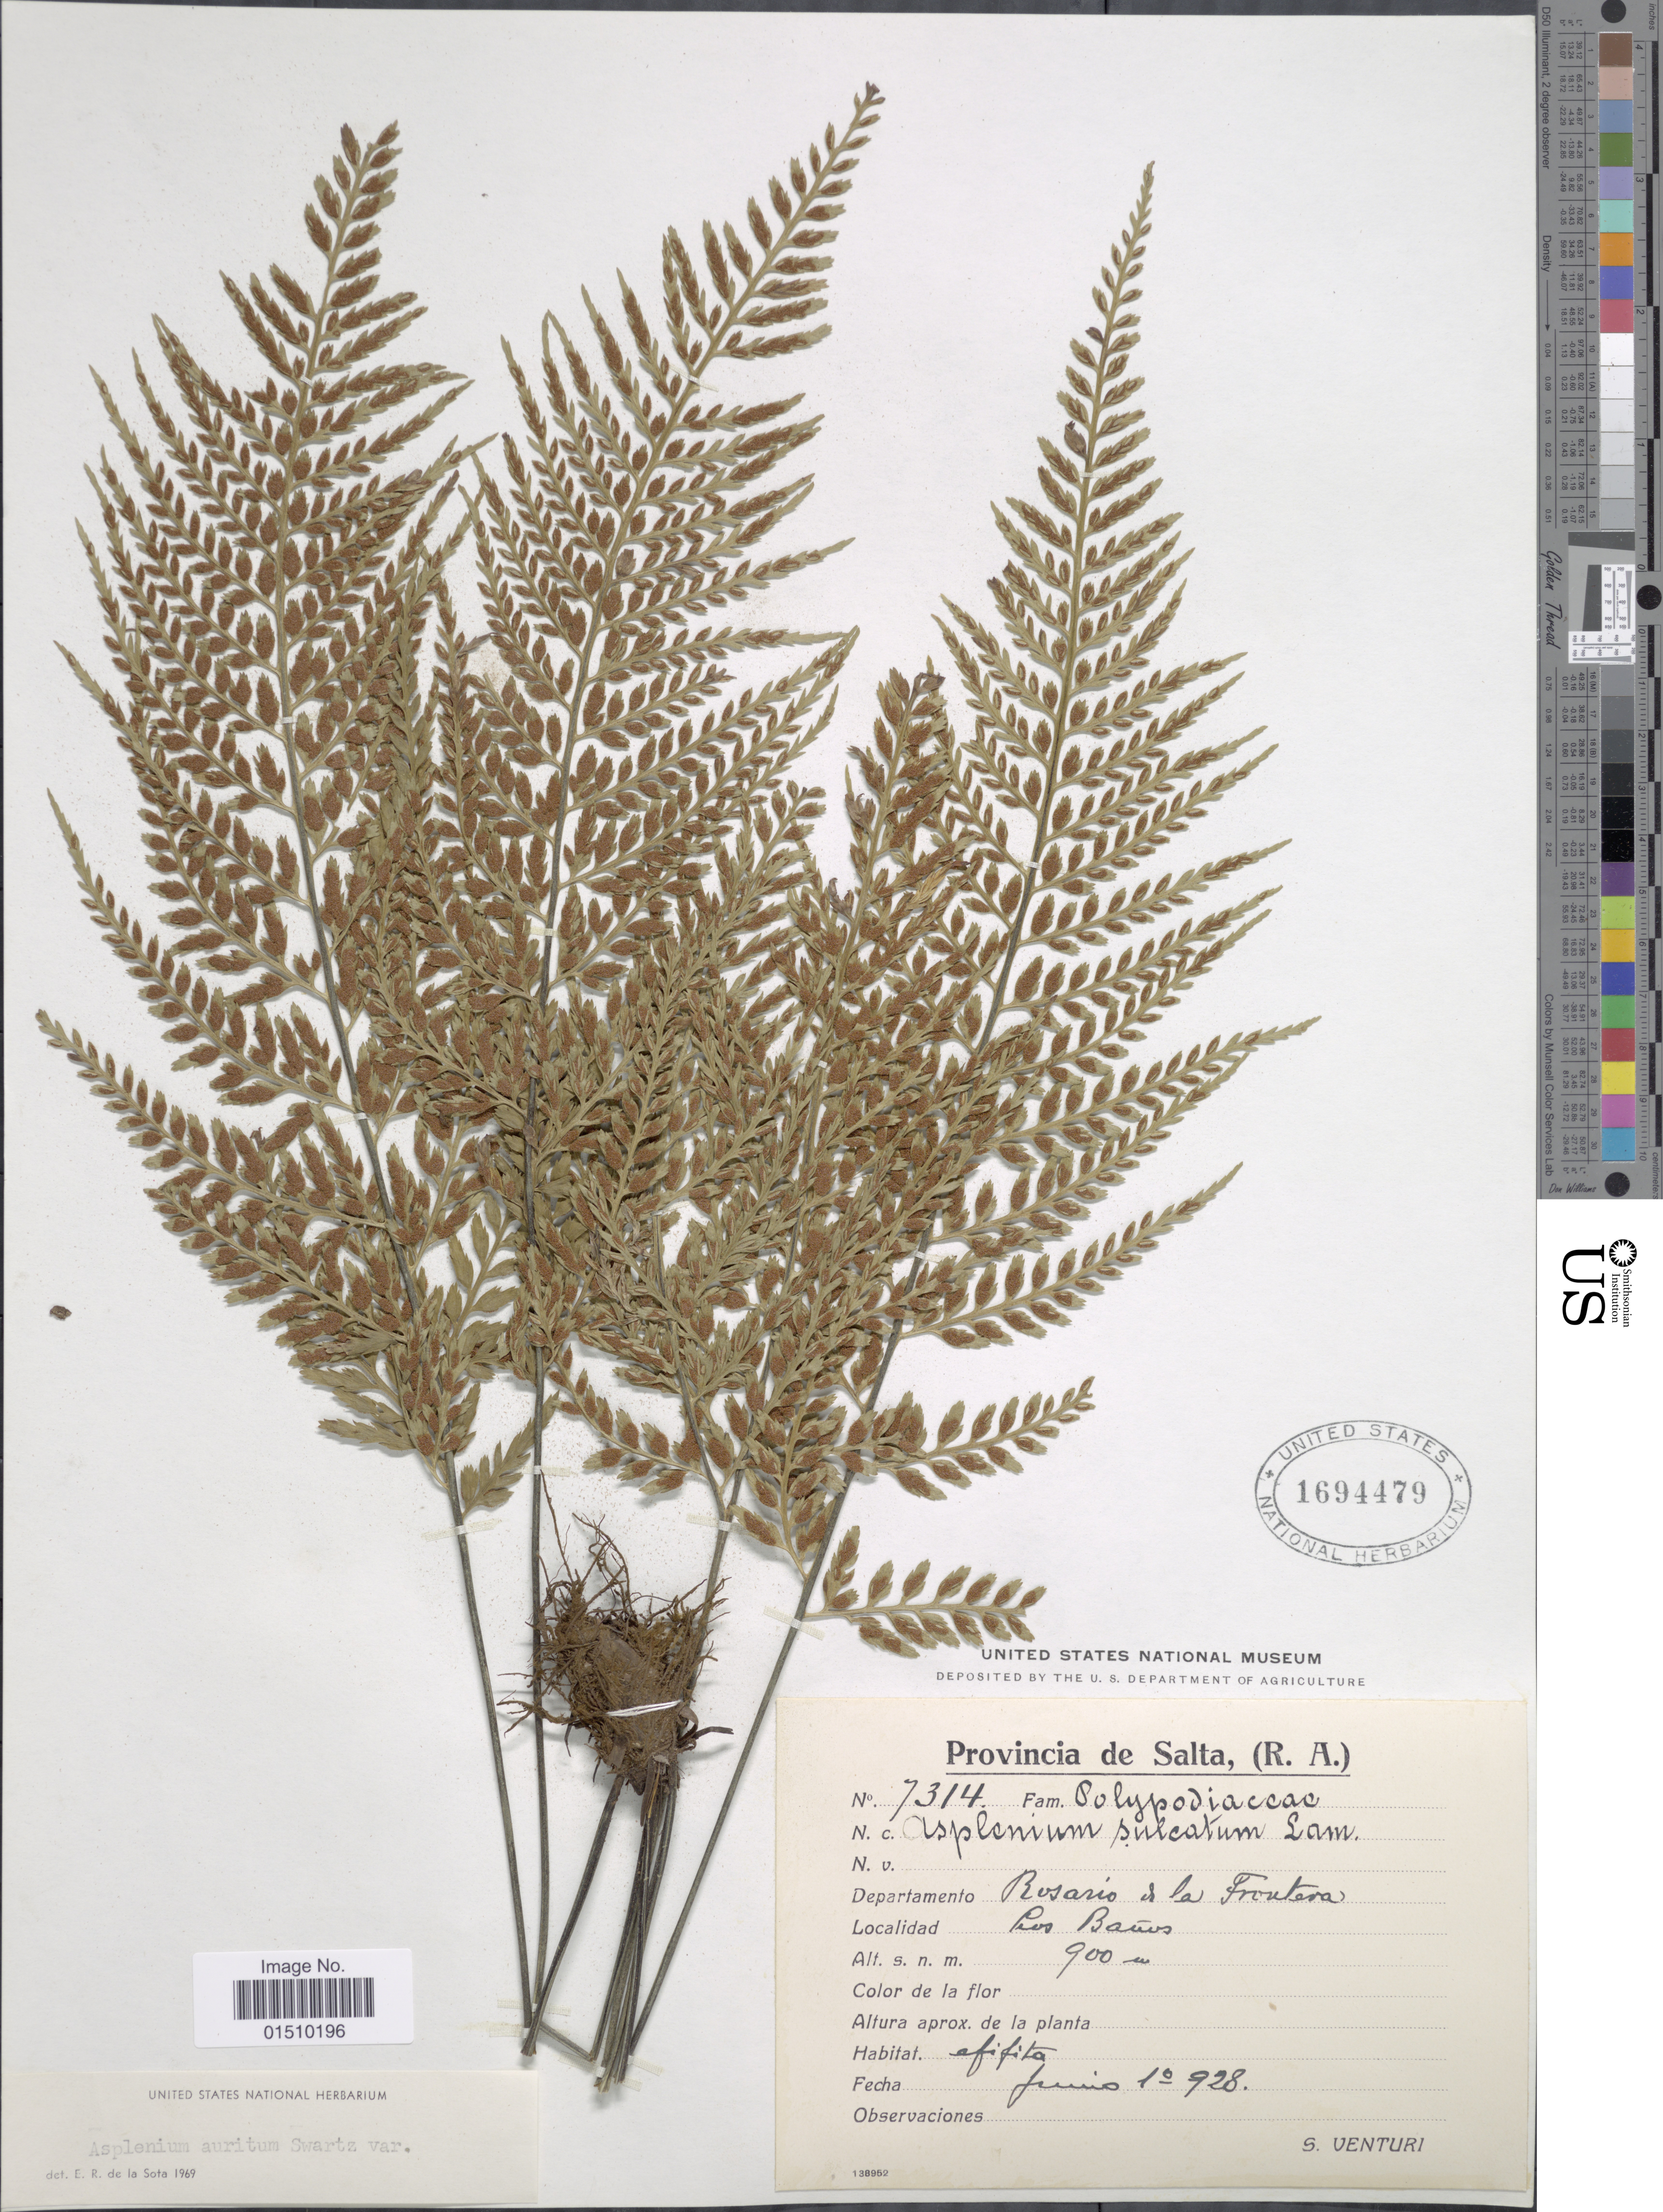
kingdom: Plantae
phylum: Tracheophyta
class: Polypodiopsida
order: Polypodiales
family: Aspleniaceae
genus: Asplenium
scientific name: Asplenium auritum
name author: Sw.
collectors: S. Venturi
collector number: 7314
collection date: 1928-06-01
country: Argentina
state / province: Salta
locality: Provincia de Salta, (R.A.), Departamento Bosario & La Frontera, Los Banos.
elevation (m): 900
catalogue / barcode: US 1694479